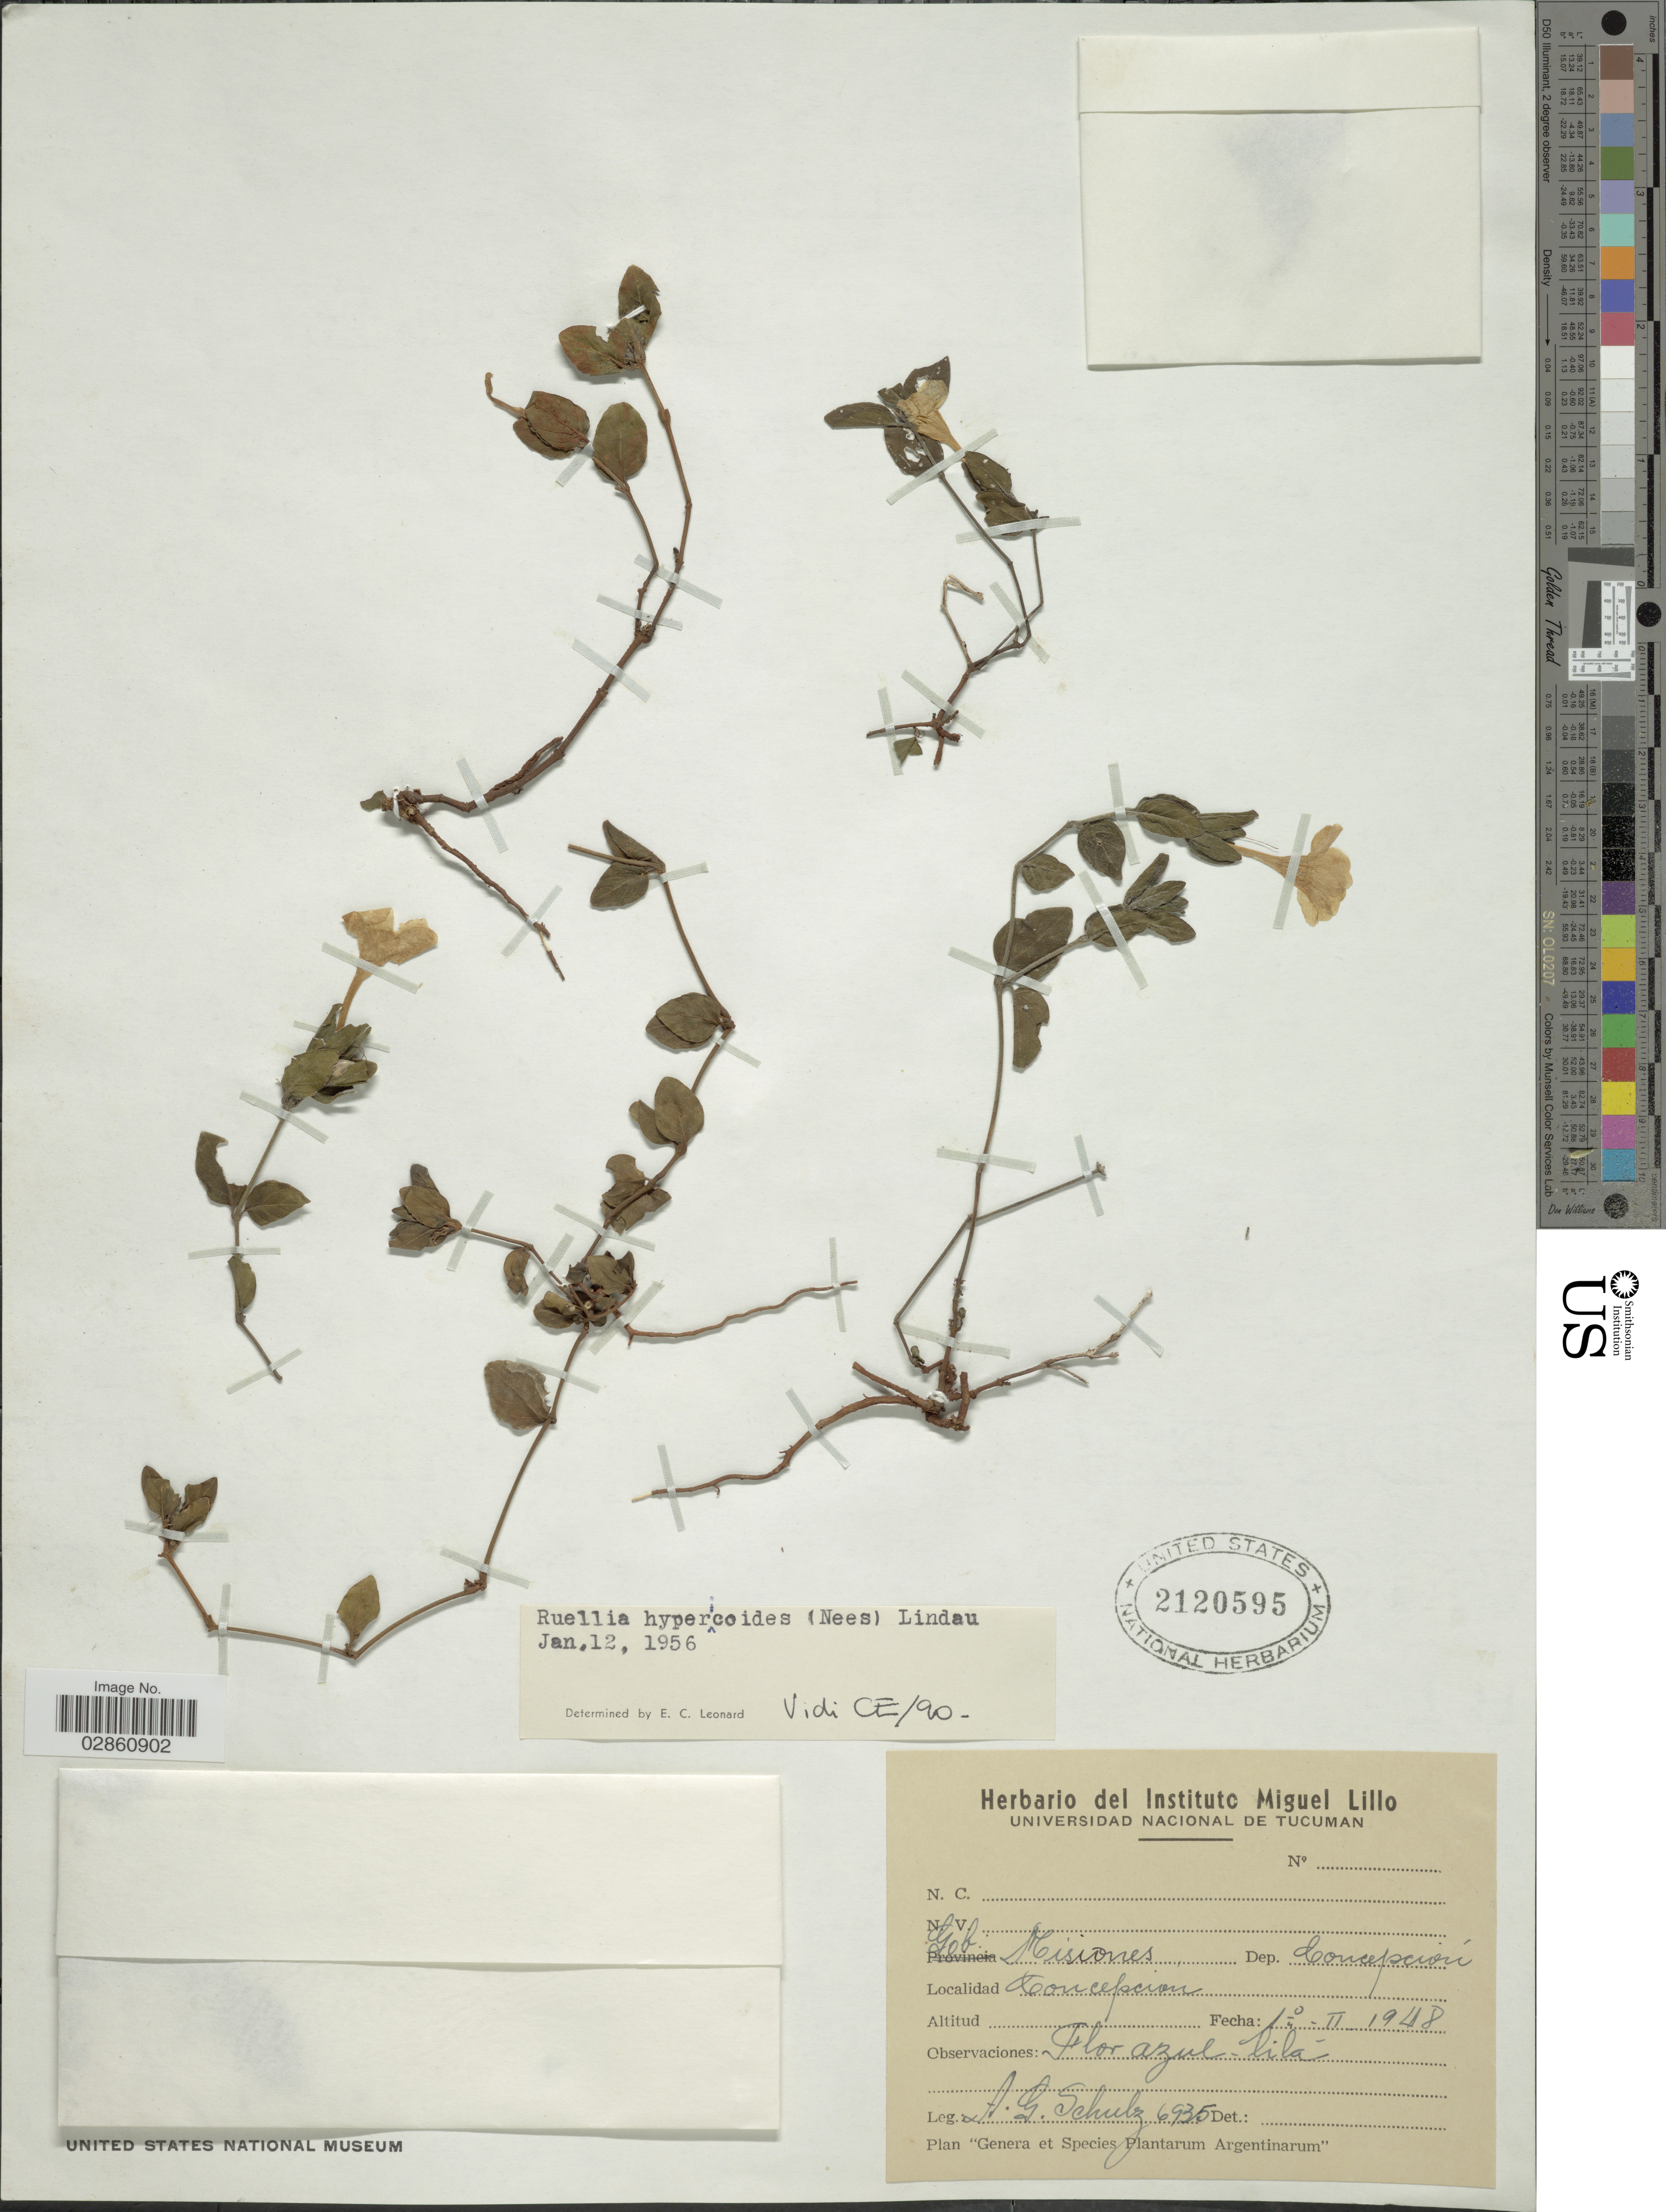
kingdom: Plantae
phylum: Tracheophyta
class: Magnoliopsida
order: Lamiales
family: Acanthaceae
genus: Ruellia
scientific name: Ruellia hypericoides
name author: (Nees) Lindau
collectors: A. G. Schulz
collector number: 6935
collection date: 1948-02-01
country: Argentina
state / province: Misiones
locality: Gob. Misiones. Dep. Concepción. Concepción.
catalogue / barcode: US 2120595